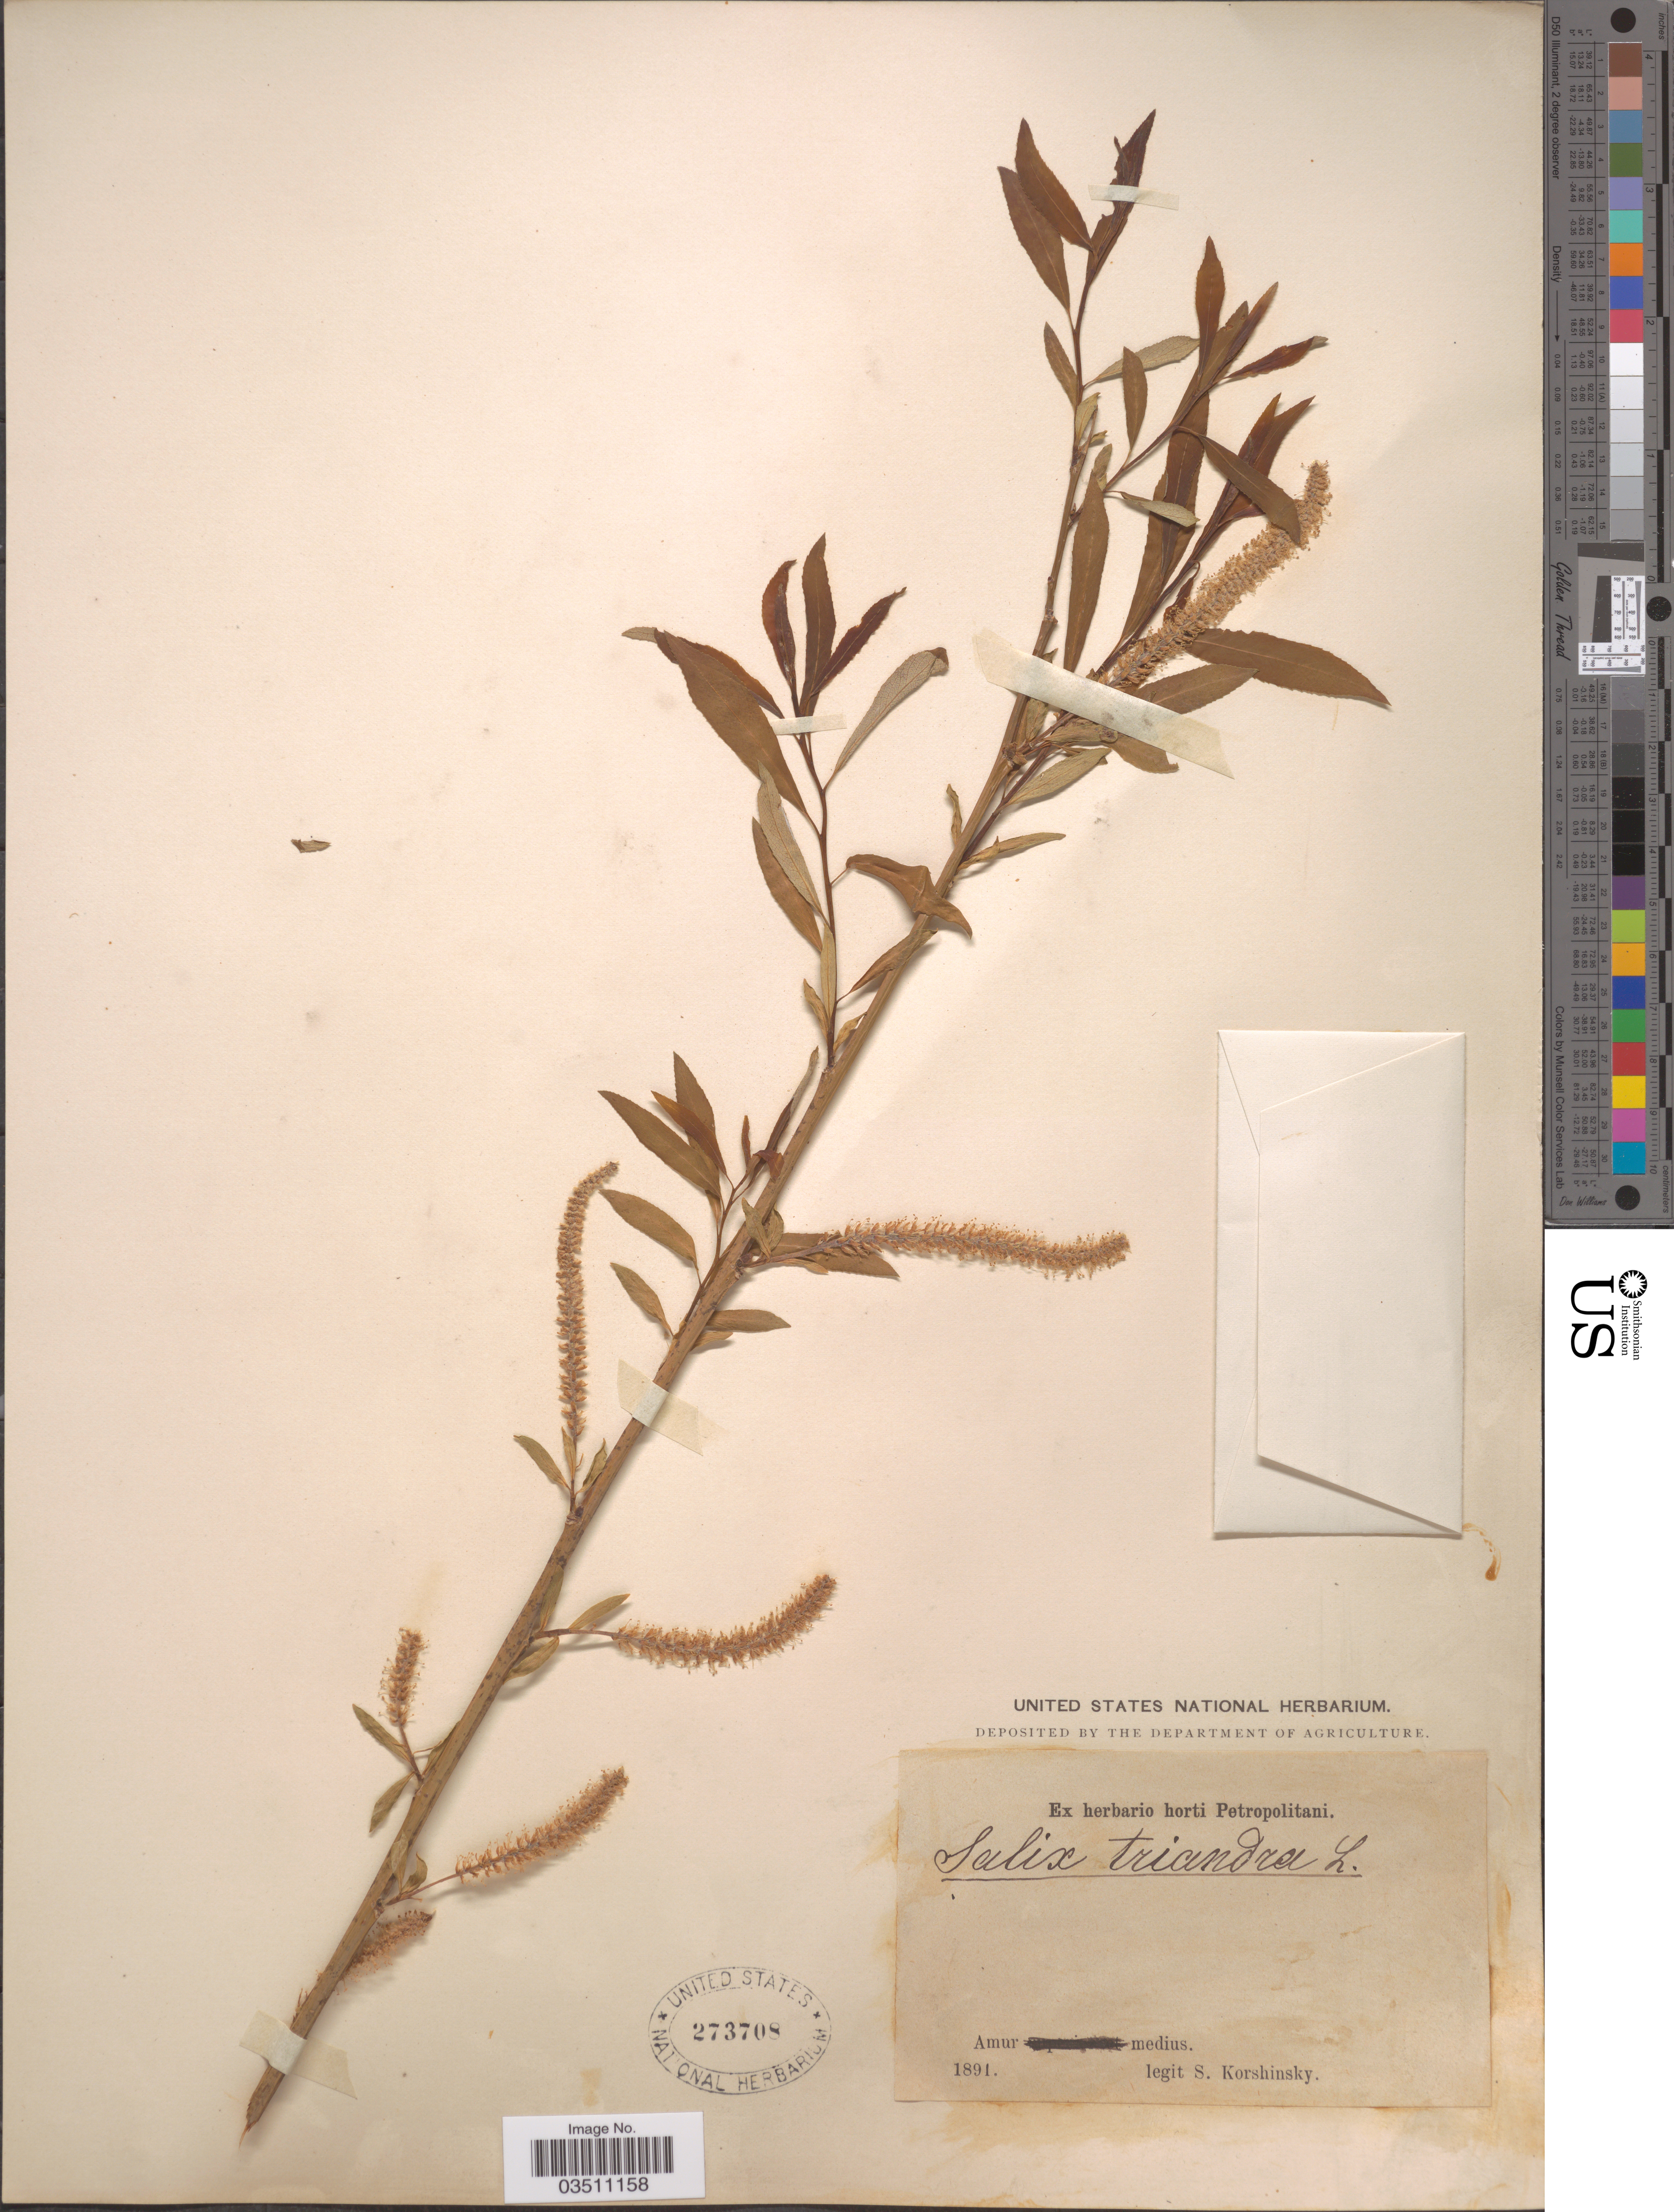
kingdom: Plantae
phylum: Tracheophyta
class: Magnoliopsida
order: Malpighiales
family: Salicaceae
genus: Salix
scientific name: Salix triandra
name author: L.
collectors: S. I. Korshinsky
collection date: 1891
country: Russian Federation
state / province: Amur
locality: Amur medius.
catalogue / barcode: US 273708